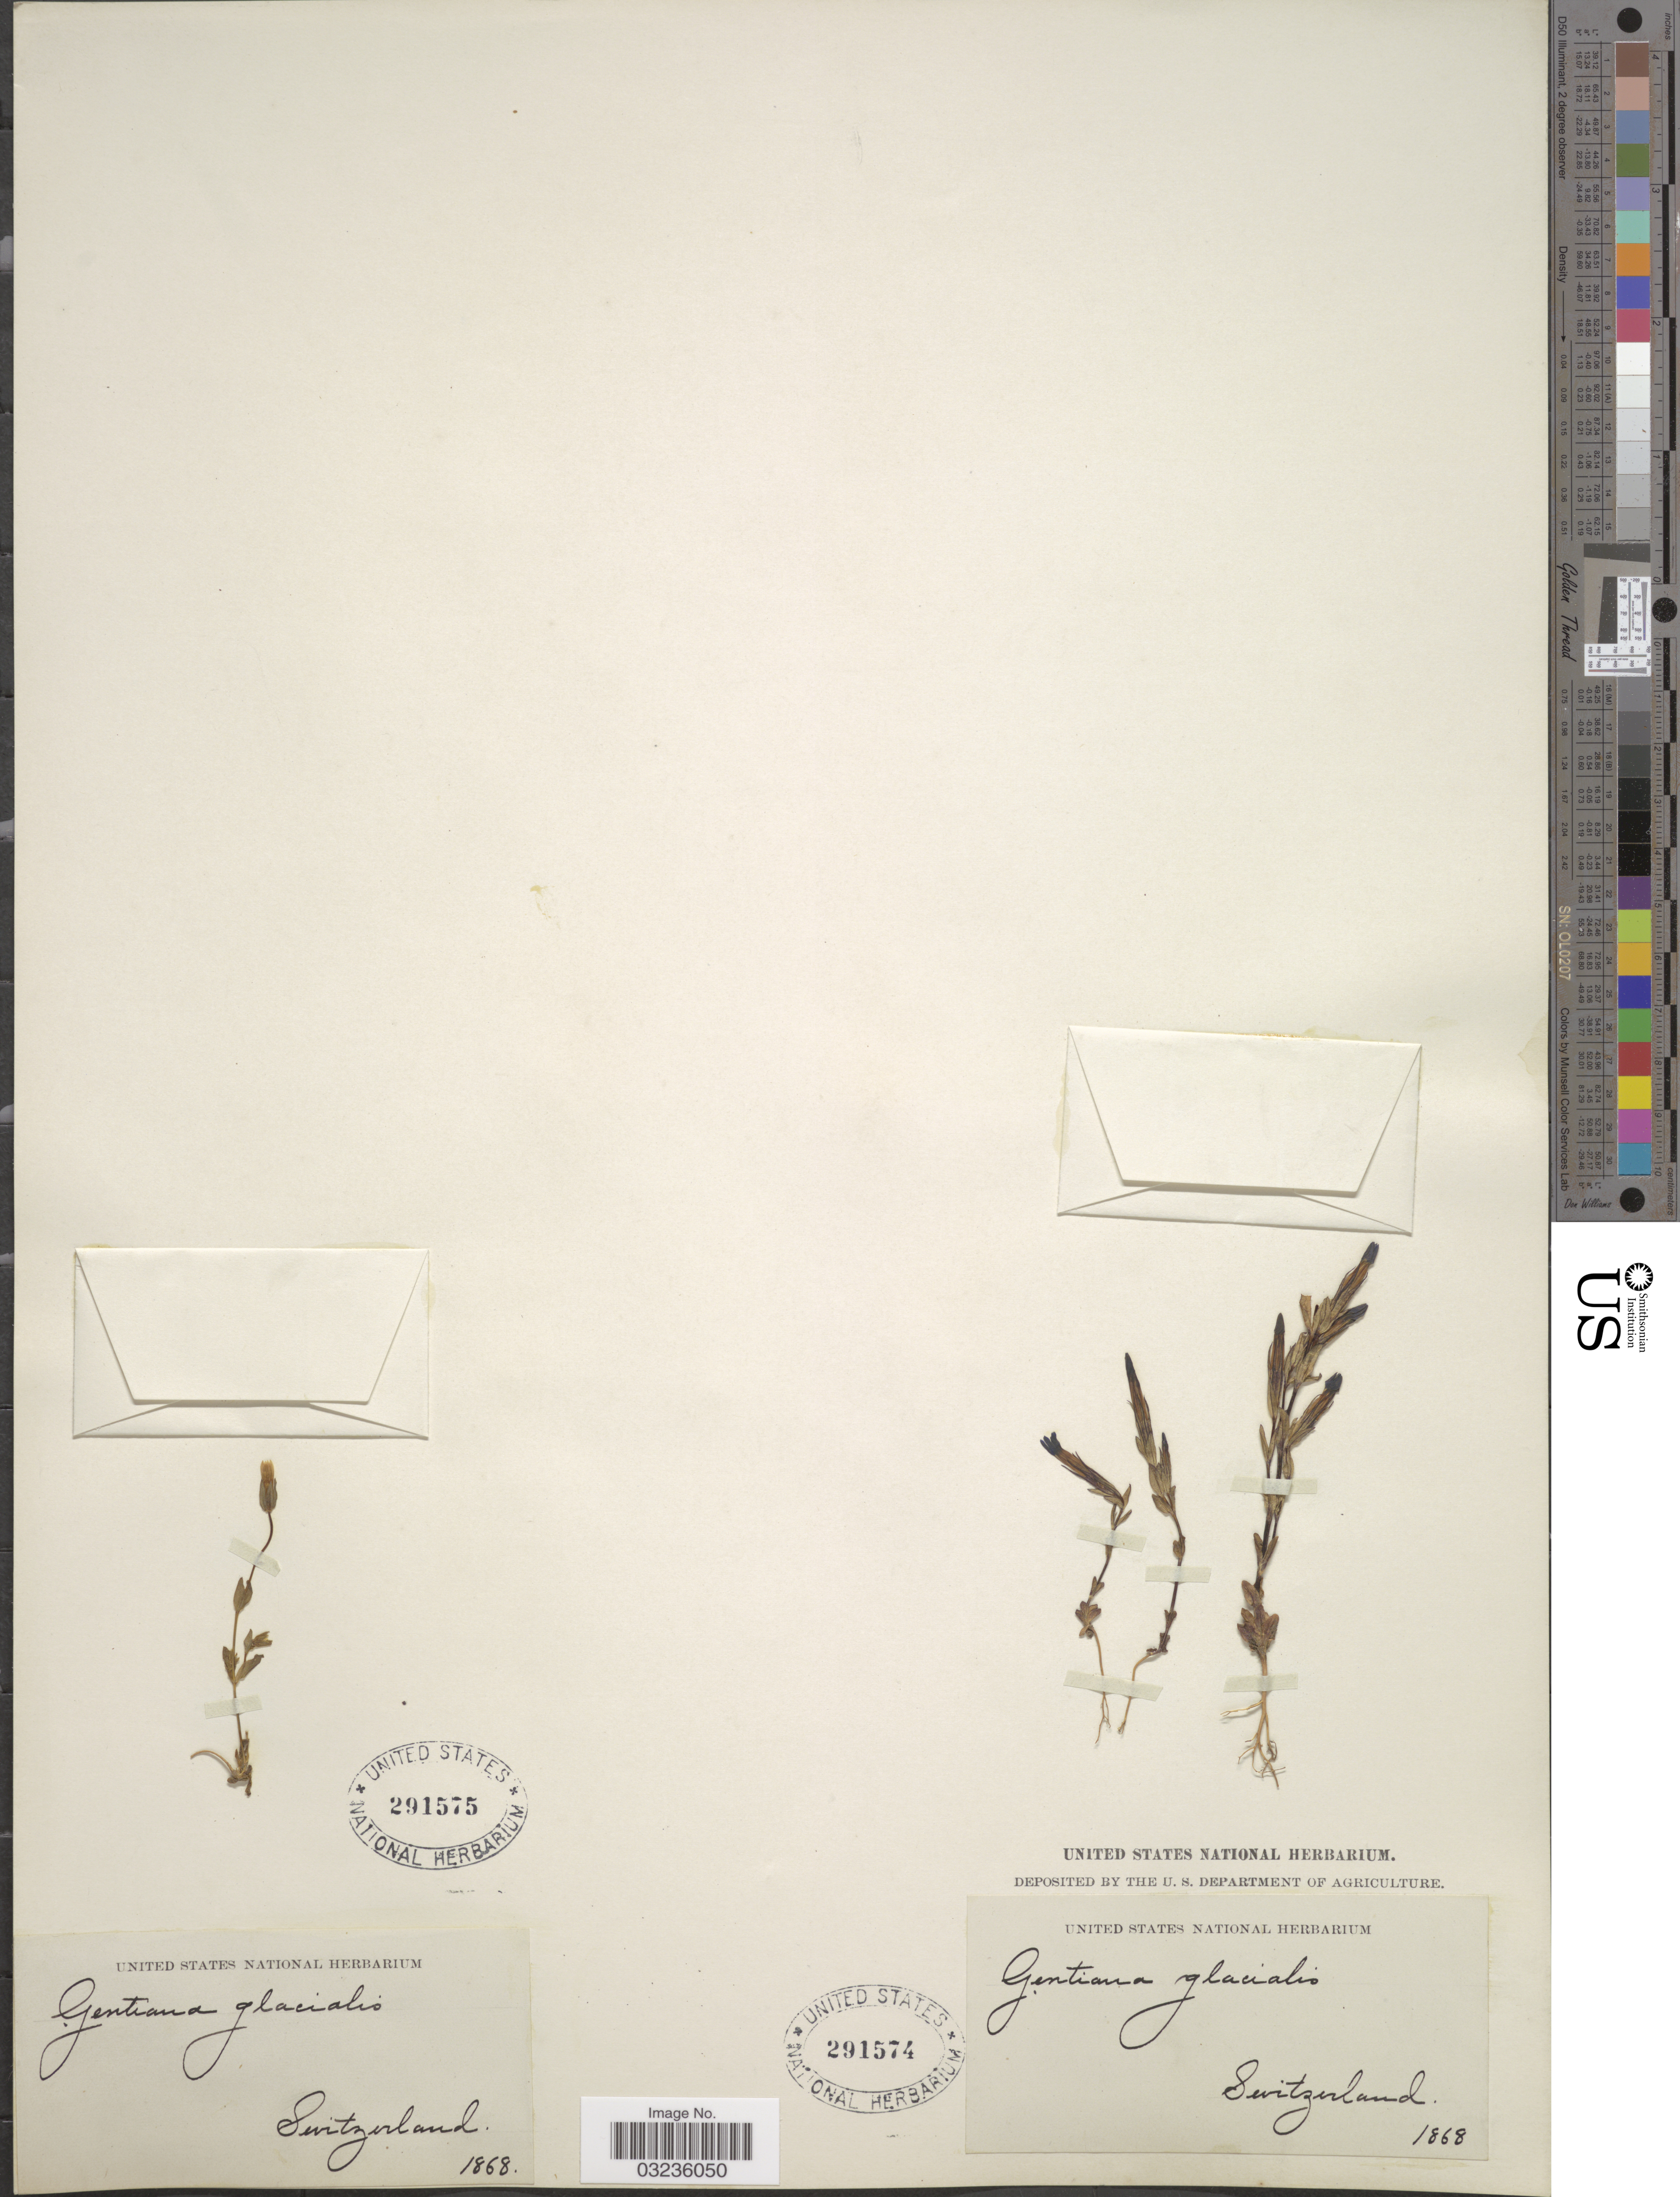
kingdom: Plantae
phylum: Tracheophyta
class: Magnoliopsida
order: Gentianales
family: Gentianaceae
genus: Gentiana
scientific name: Gentiana gracilis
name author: (Kunth) Fabris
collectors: ex herb. United States National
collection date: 1868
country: Switzerland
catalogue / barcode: US 291575-2